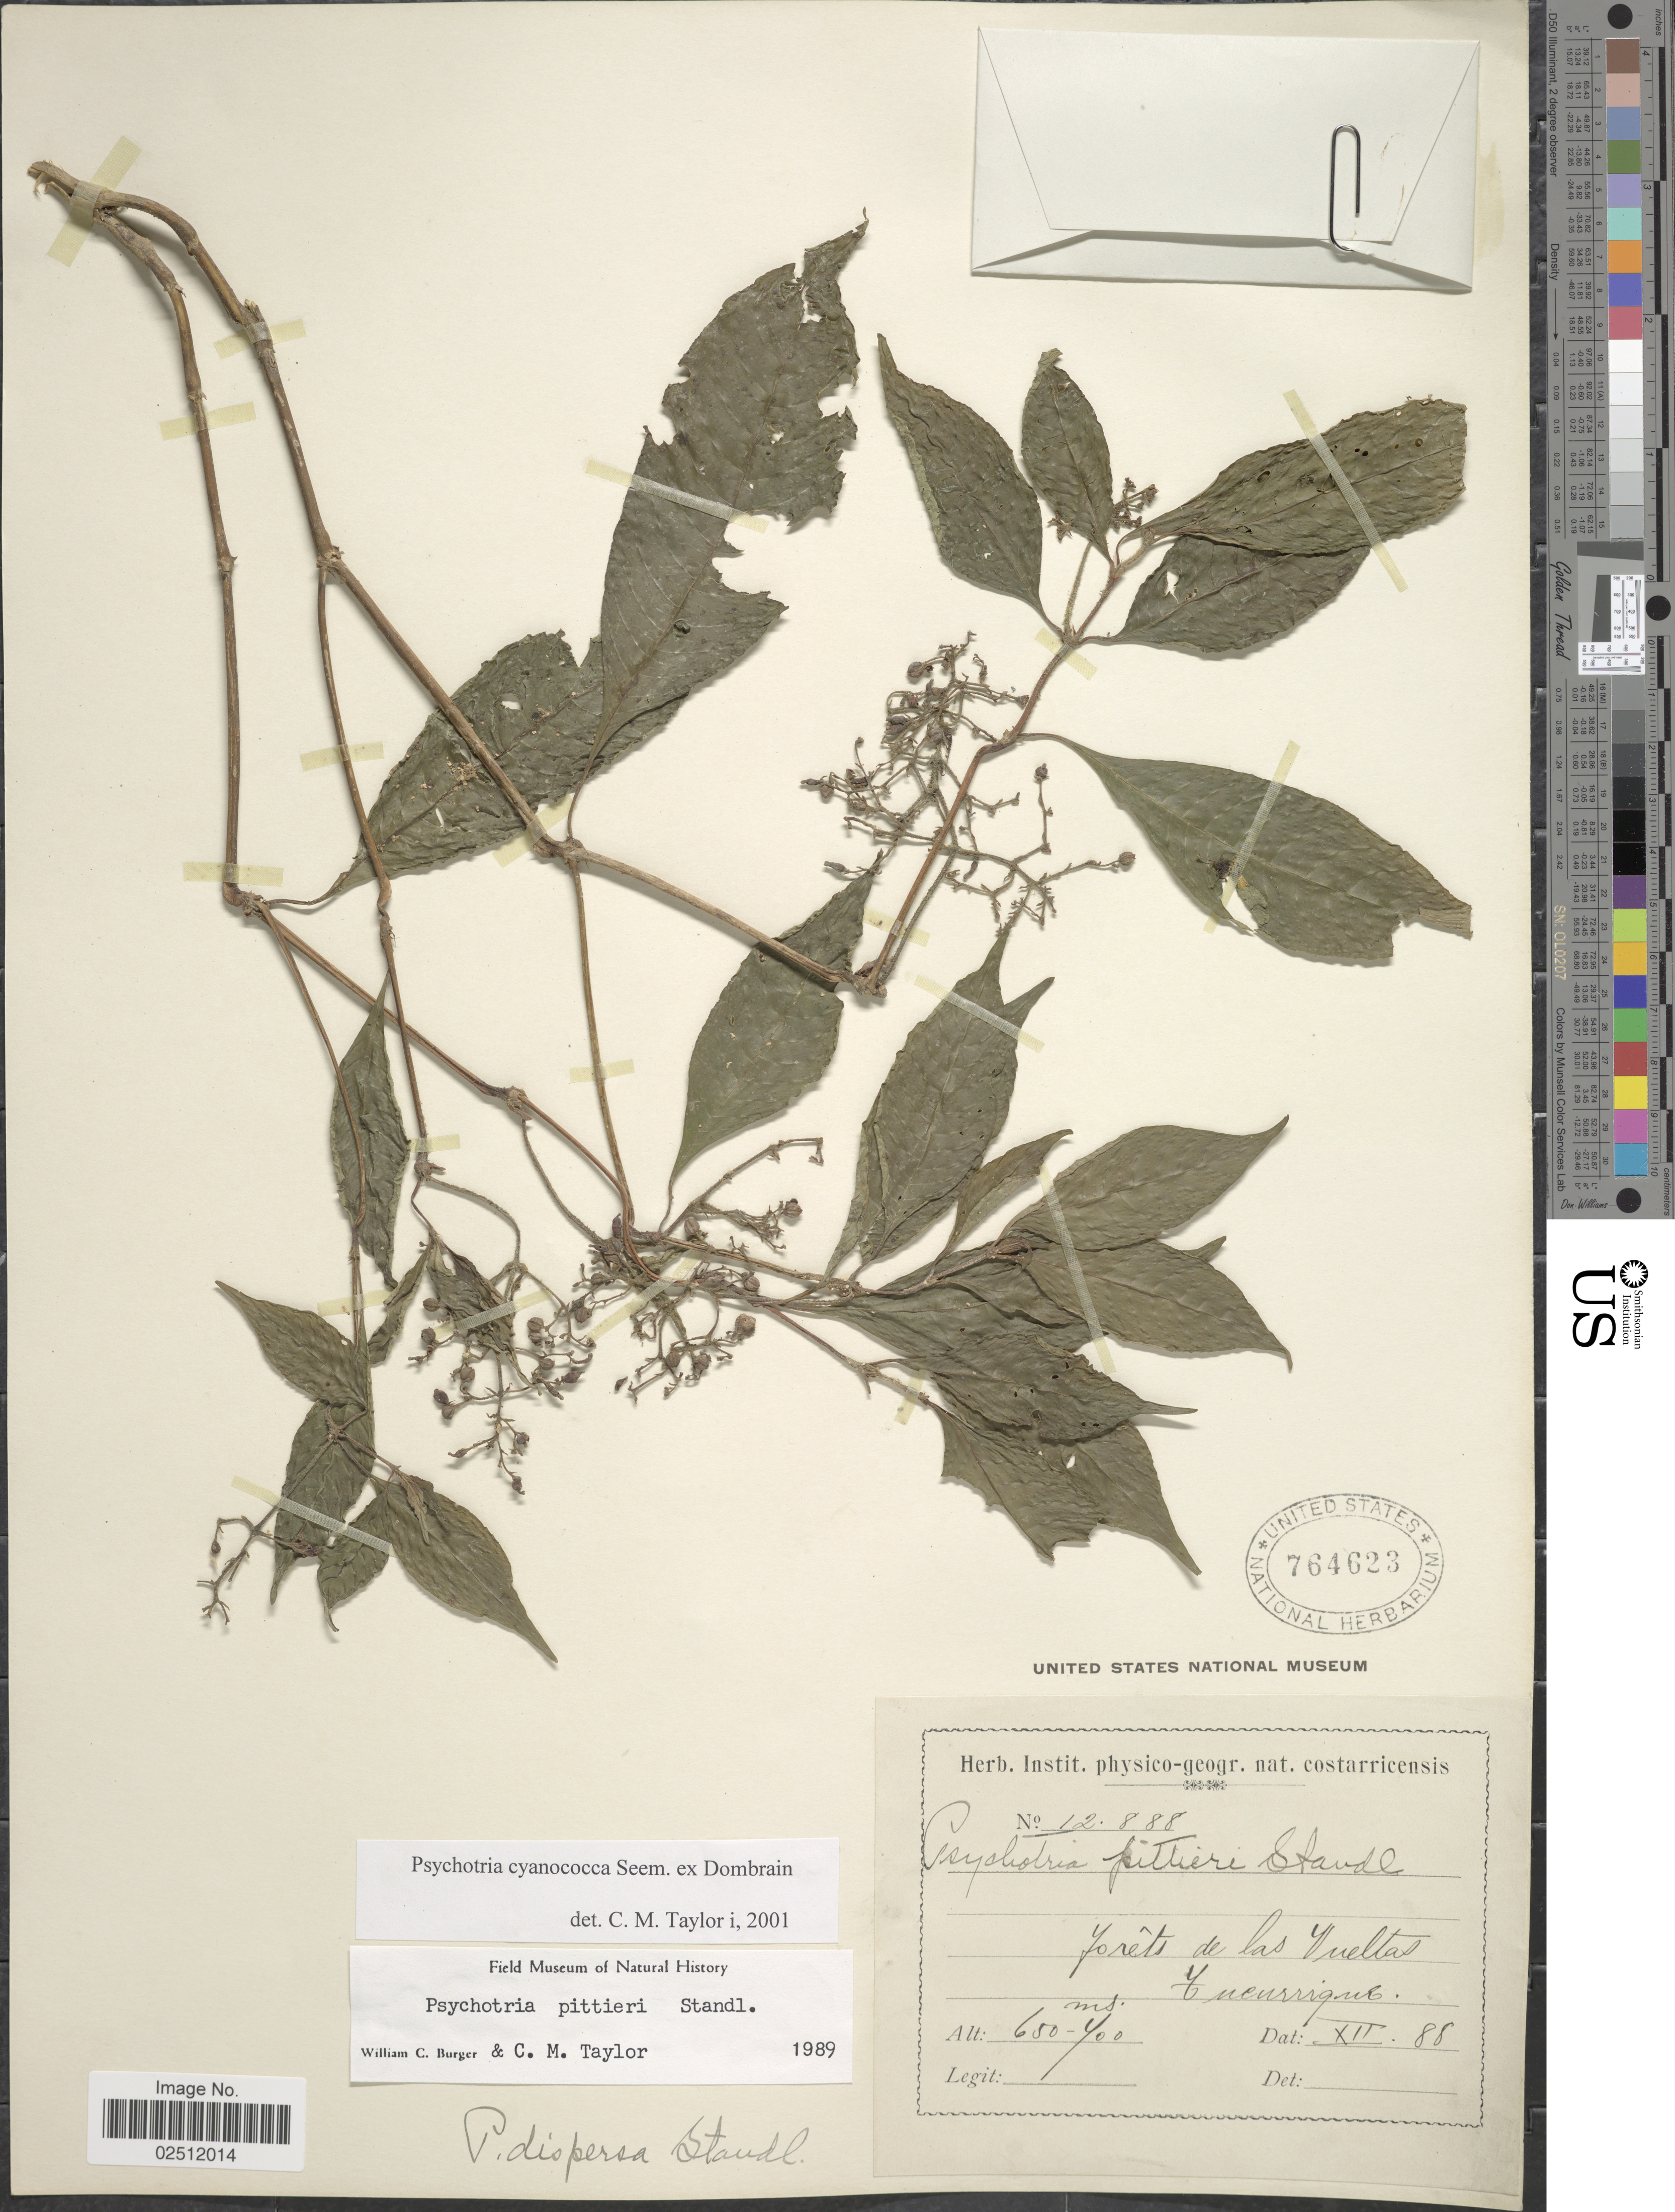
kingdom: Plantae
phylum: Tracheophyta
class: Magnoliopsida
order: Gentianales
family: Rubiaceae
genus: Psychotria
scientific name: Psychotria cyanococca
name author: Seem. ex Dombrain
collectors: ex herb. Instit. physico-geogr. nat. costarricensis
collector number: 12888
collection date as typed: Transcribed d/m/y: /12/88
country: Costa Rica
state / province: Cartago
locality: Forêts de las Vueltas, Tucurrique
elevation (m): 650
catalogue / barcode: US 764623